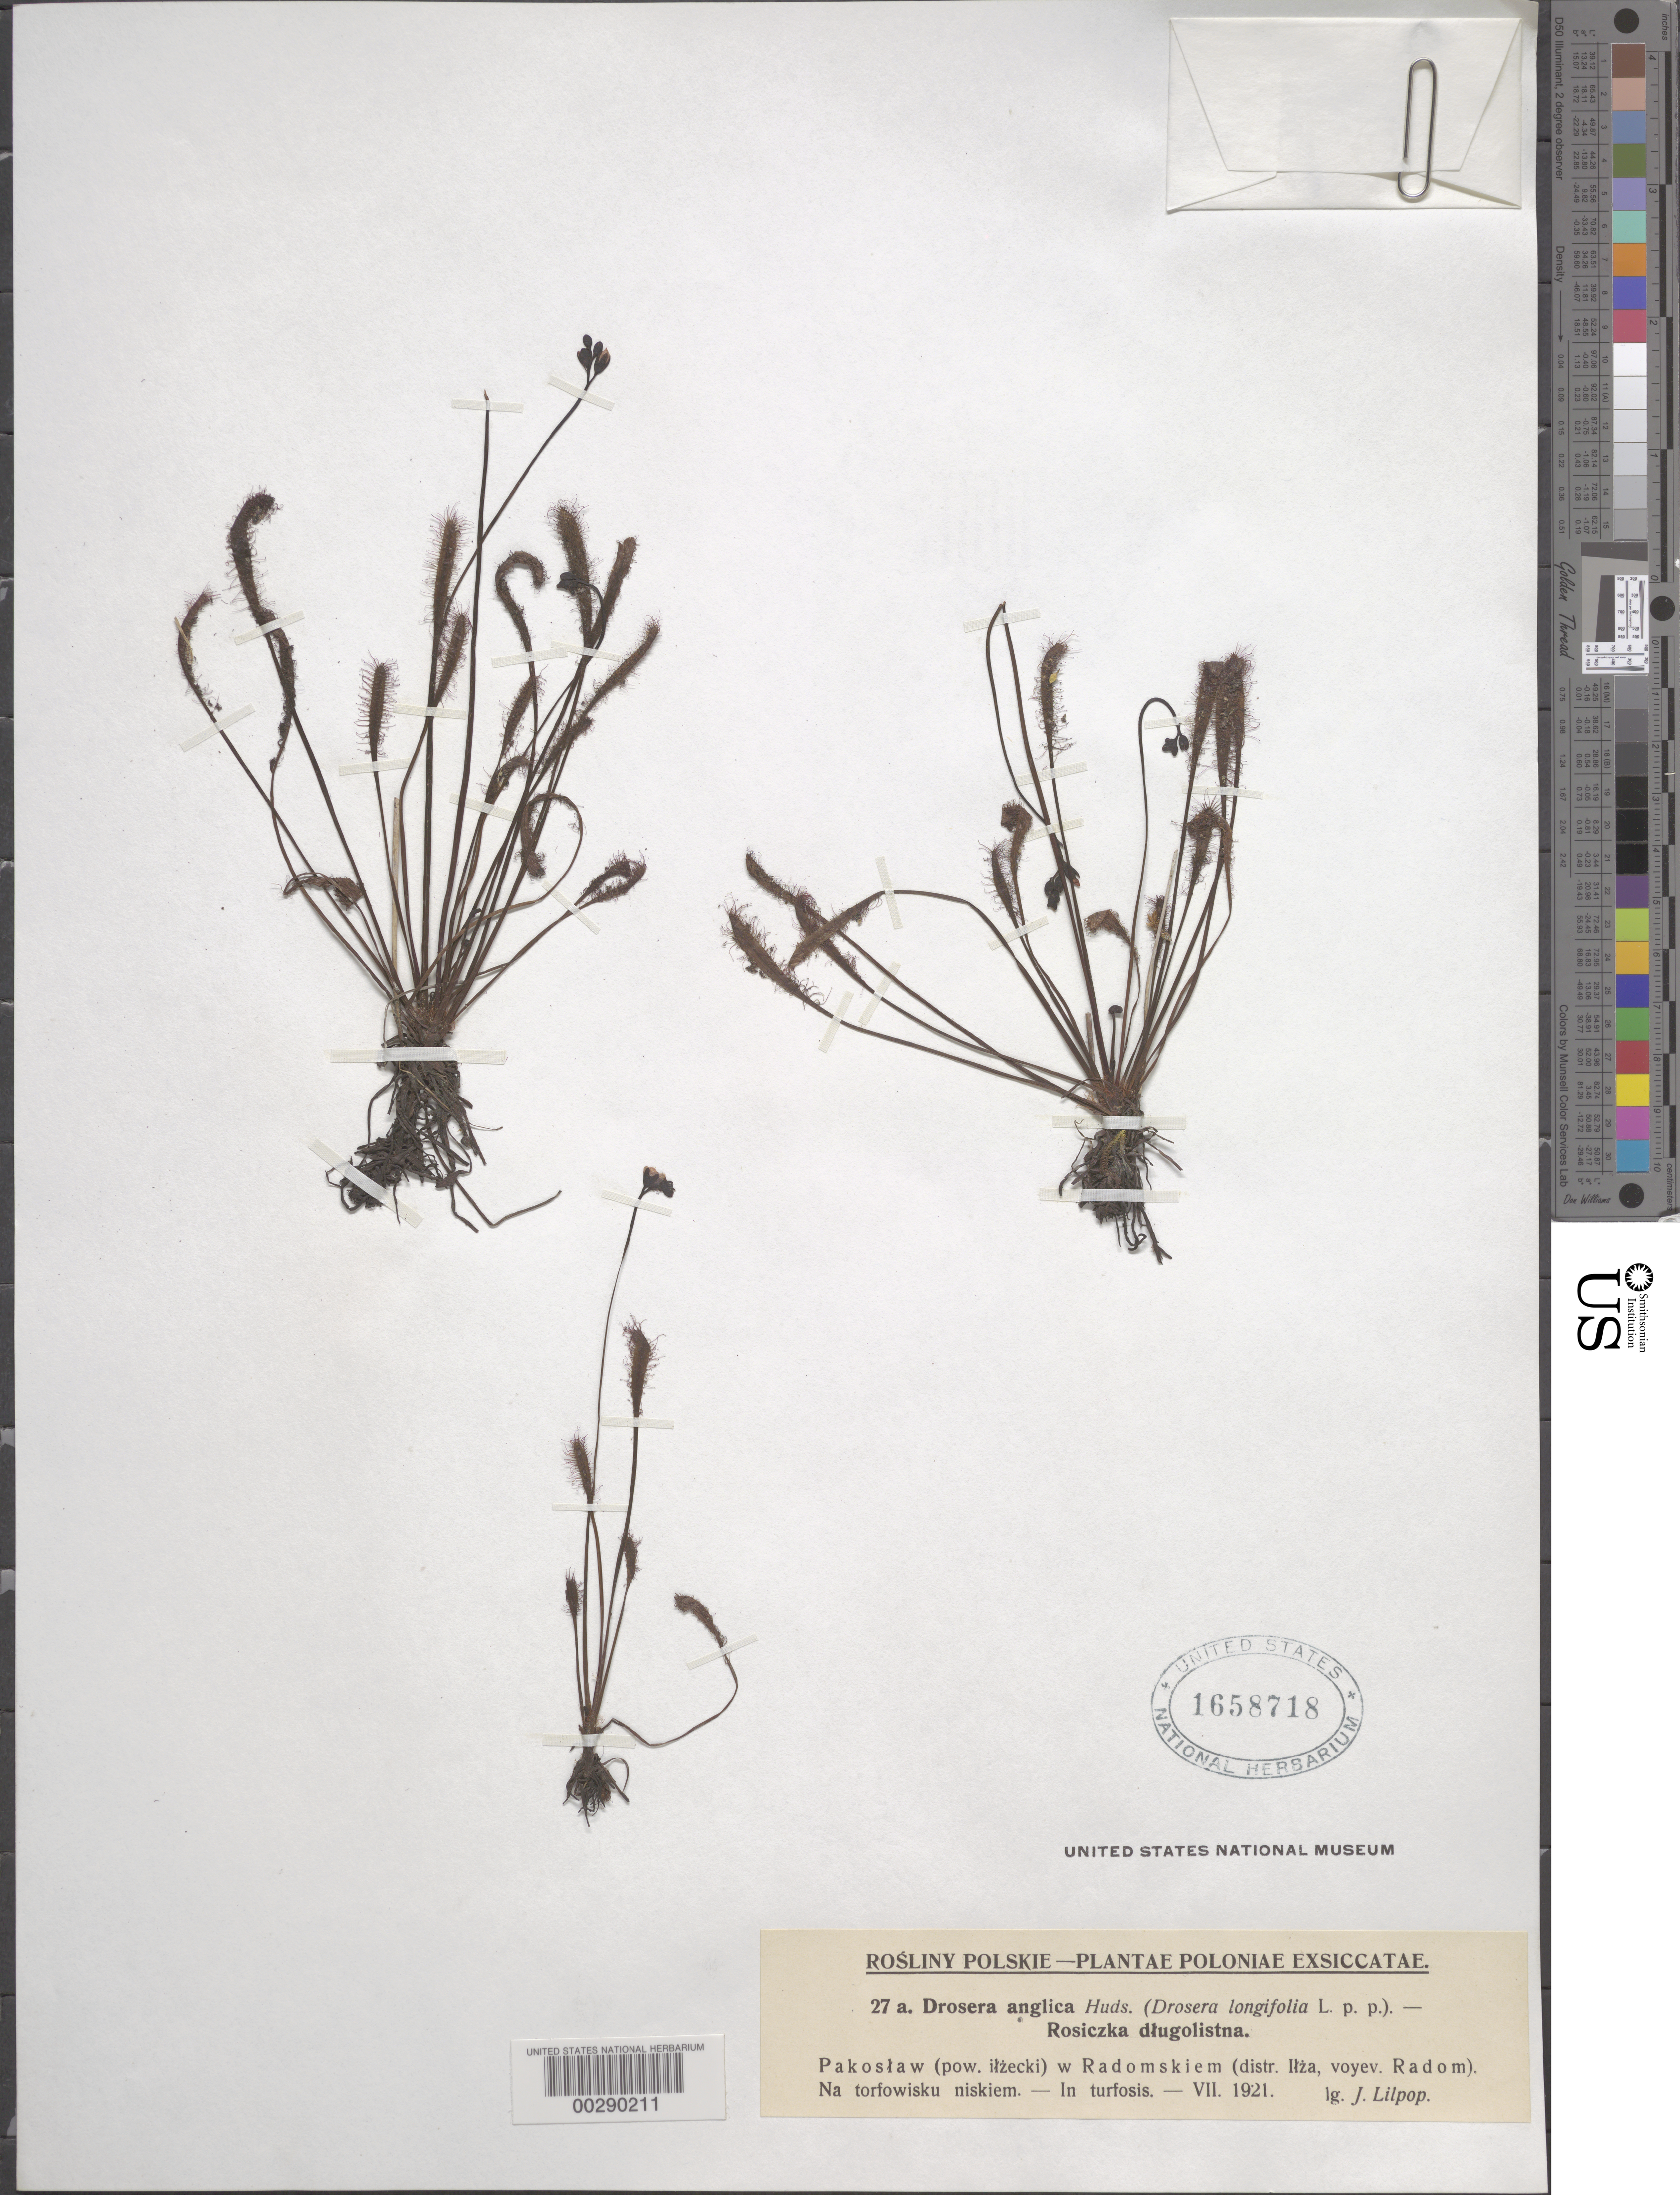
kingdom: Plantae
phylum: Tracheophyta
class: Magnoliopsida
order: Caryophyllales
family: Droseraceae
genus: Drosera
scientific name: Drosera anglica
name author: Huds.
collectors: J. Lilpop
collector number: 27 A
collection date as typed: Jul 1921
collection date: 1921-07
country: Poland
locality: Pakoslaw (pow. ilzecki) w radomskiem (distr. ilza, voyev. radom)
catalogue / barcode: US 1658718